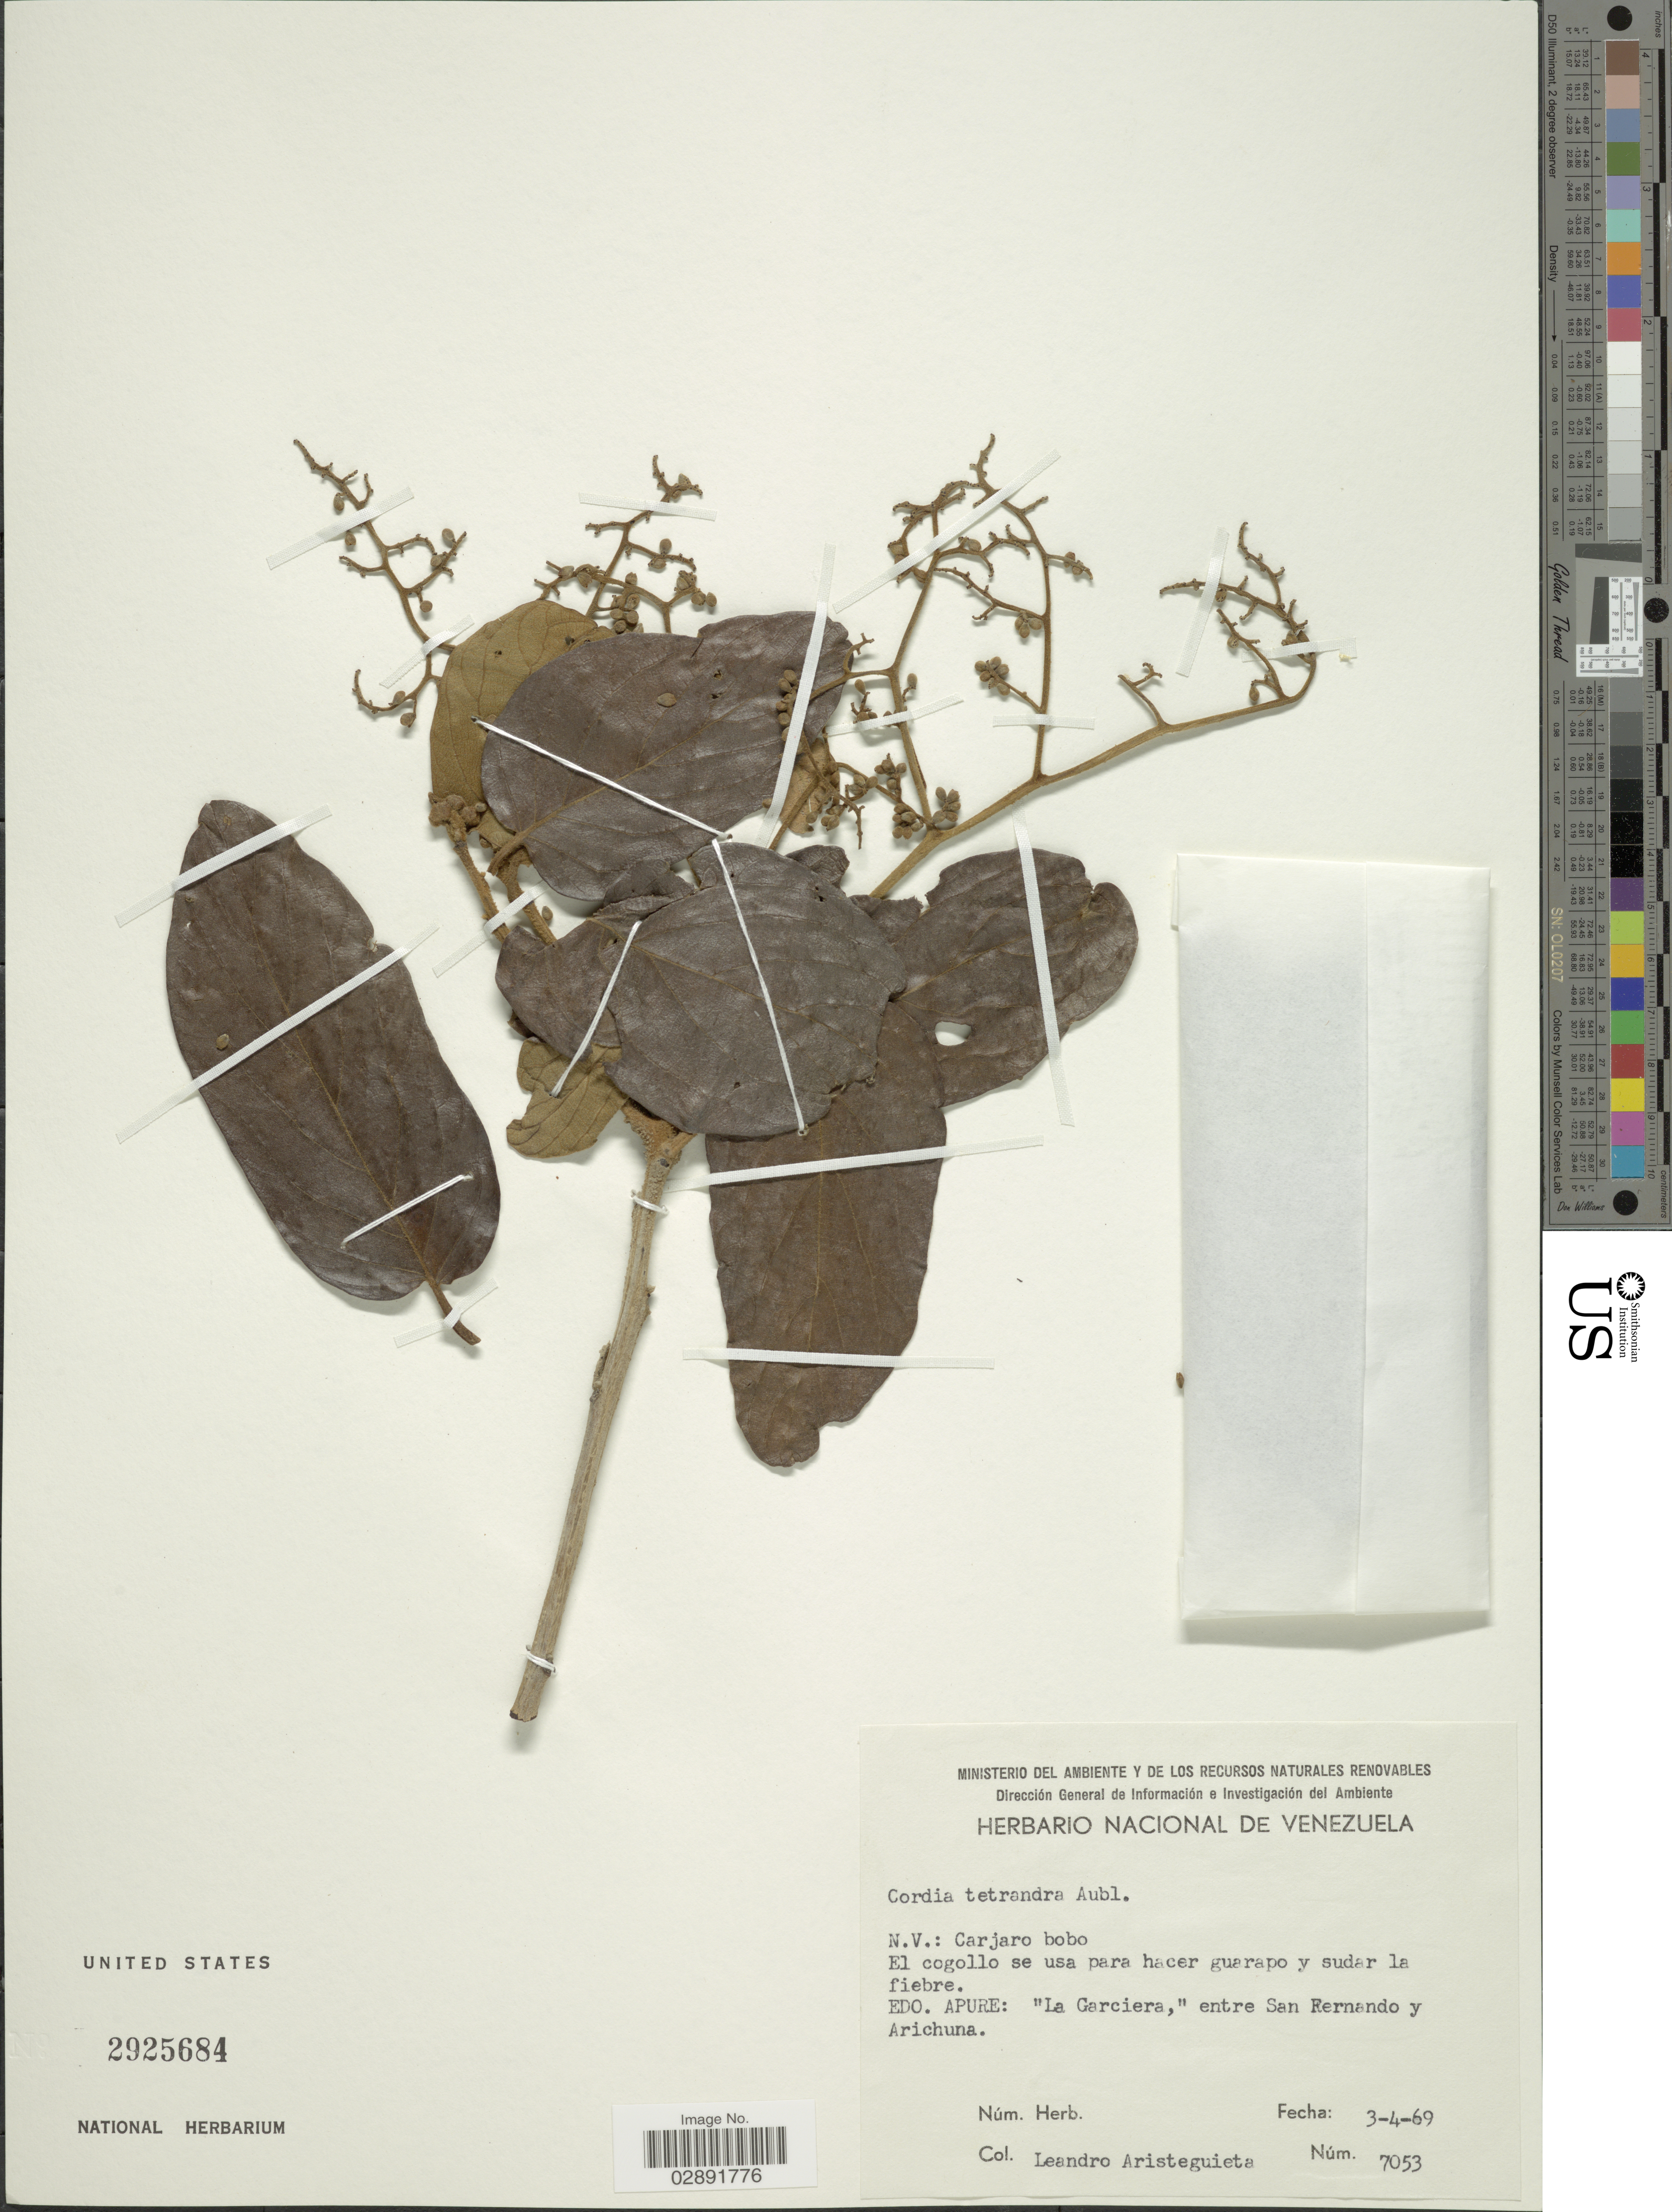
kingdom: Plantae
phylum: Tracheophyta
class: Magnoliopsida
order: Boraginales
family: Cordiaceae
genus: Cordia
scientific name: Cordia tetrandra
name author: Aubl.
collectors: L. Aristeguieta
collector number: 7053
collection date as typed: Transcribed d/m/y: 3/4/69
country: Venezuela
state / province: Apure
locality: La Garciera,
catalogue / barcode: US 2925684